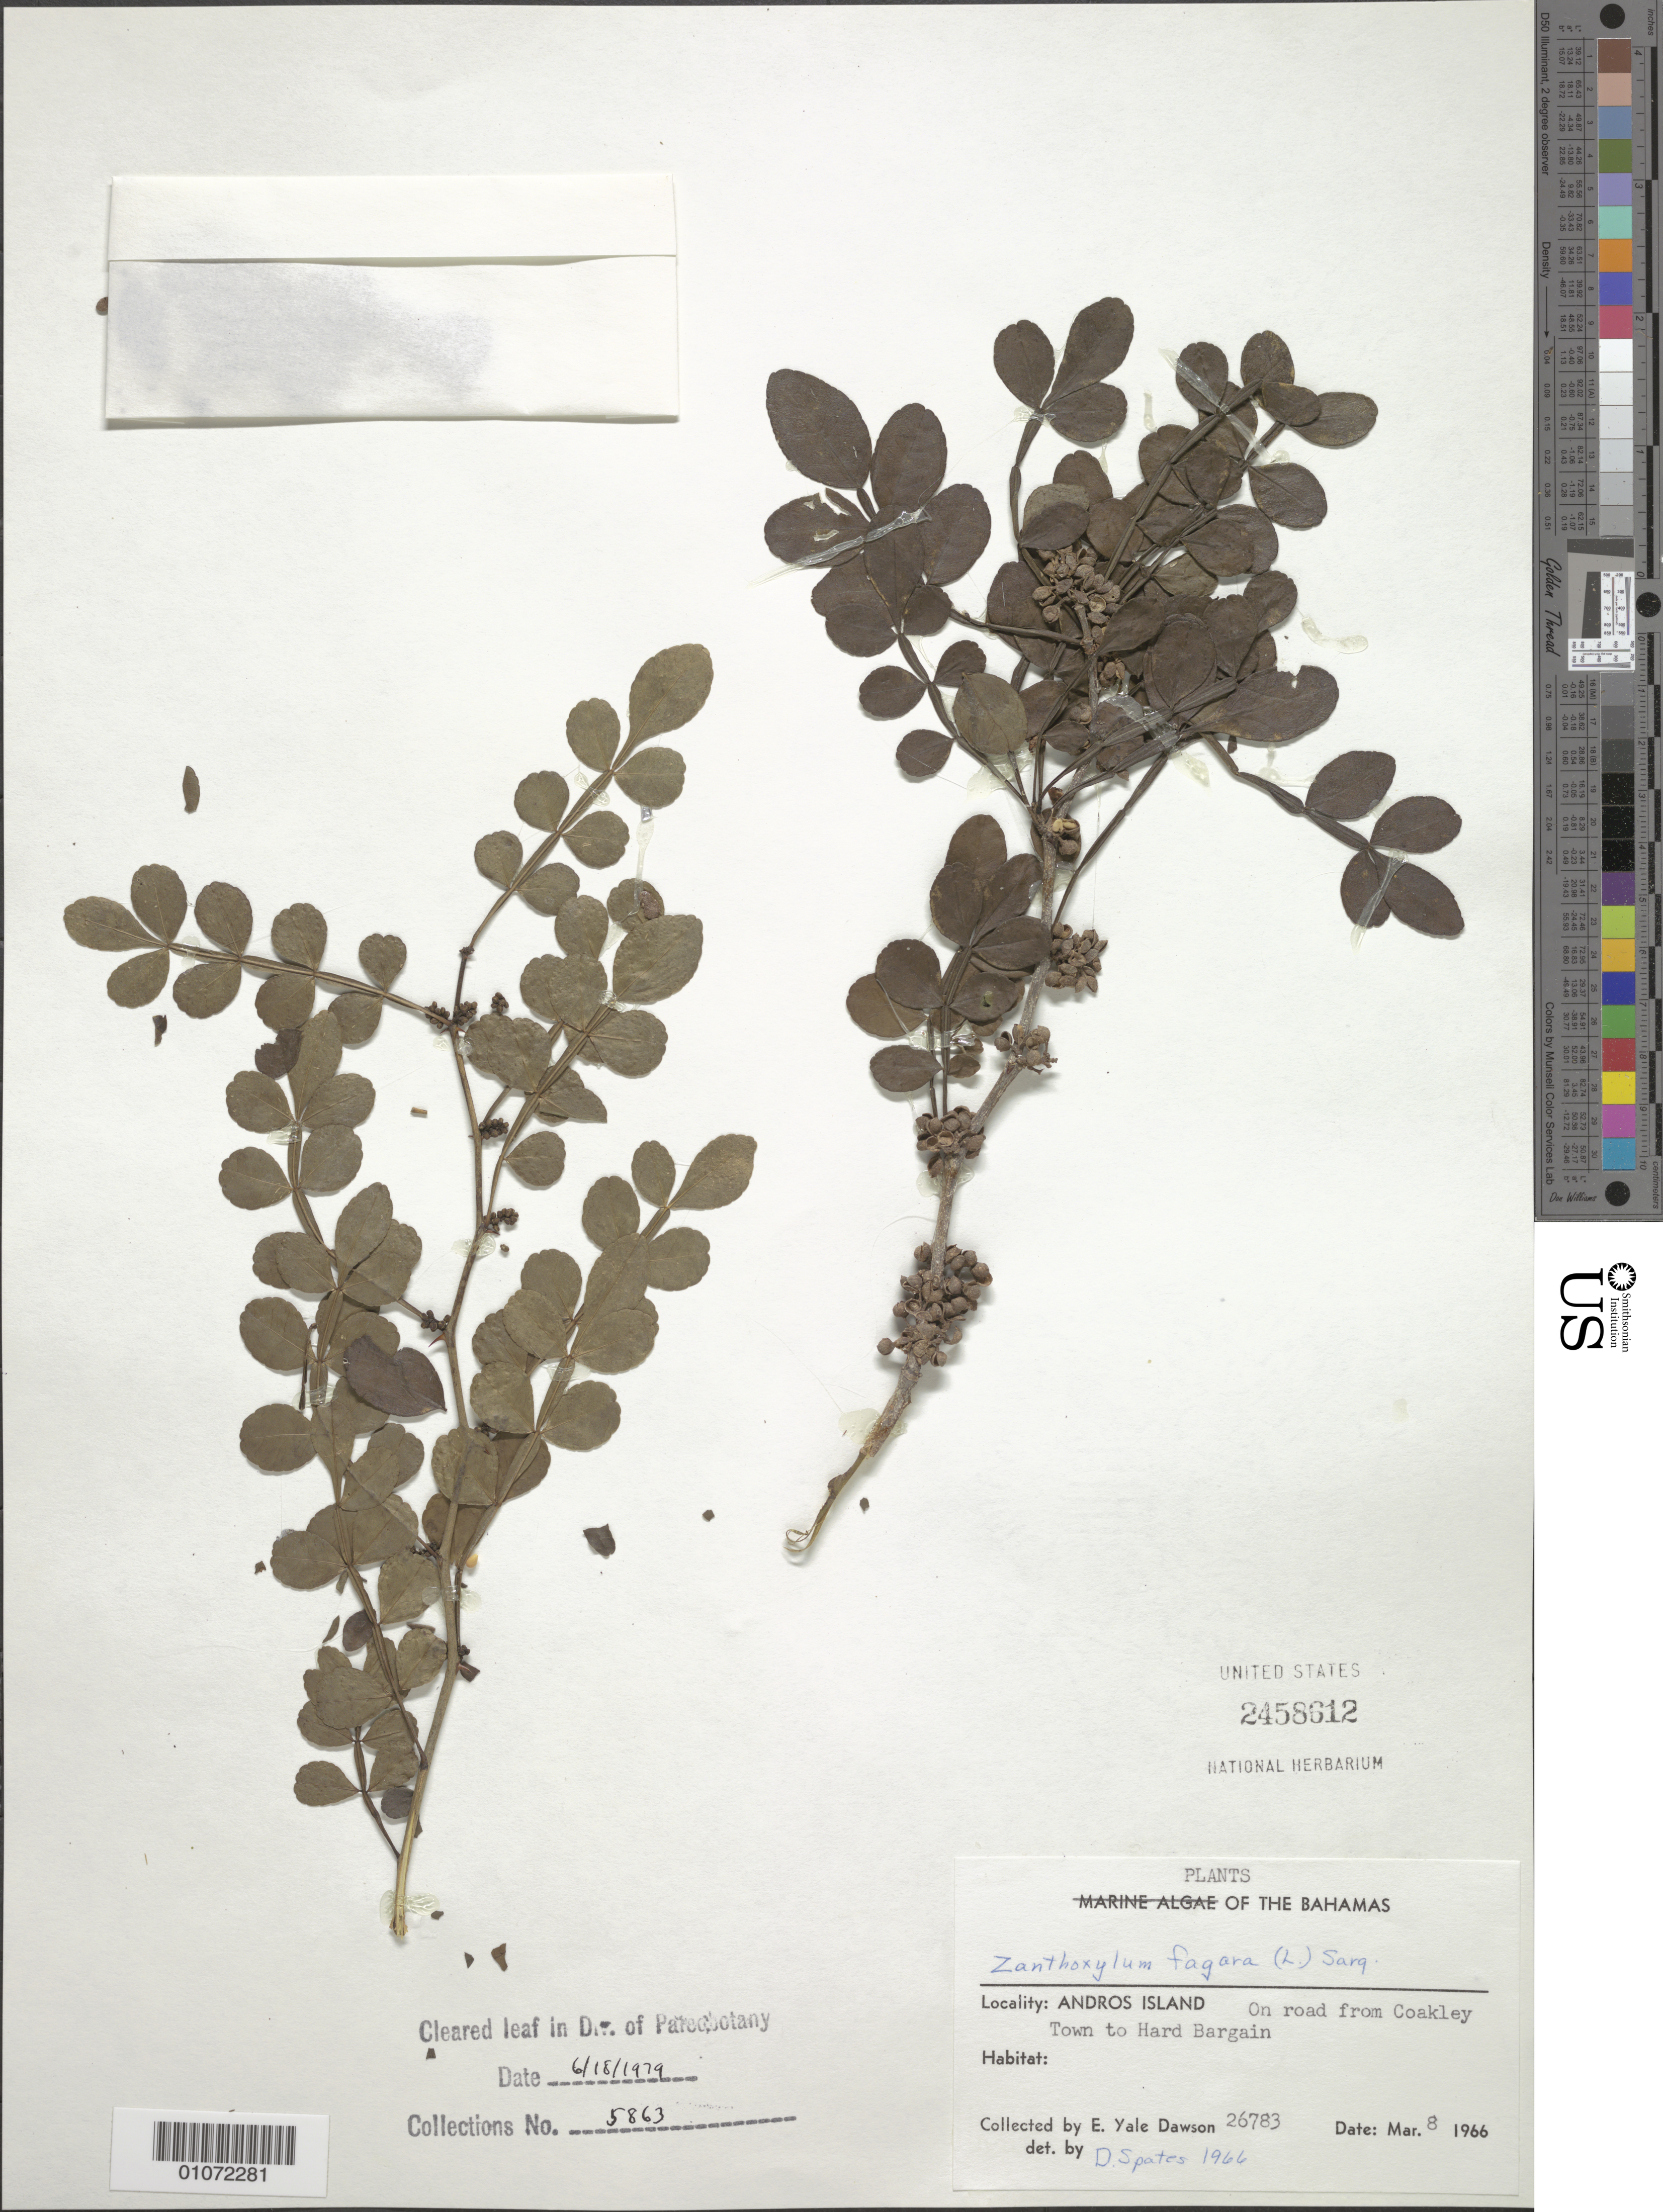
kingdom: Plantae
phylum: Tracheophyta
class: Magnoliopsida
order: Sapindales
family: Rutaceae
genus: Zanthoxylum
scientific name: Zanthoxylum fagara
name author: (L.) Sarg.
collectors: E. Y. Dawson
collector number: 5863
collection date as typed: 08 Mar 1966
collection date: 1966-03-08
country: Bahamas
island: Andros I.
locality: On road from Coakley Town to Hard Bargain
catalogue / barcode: US 2458612